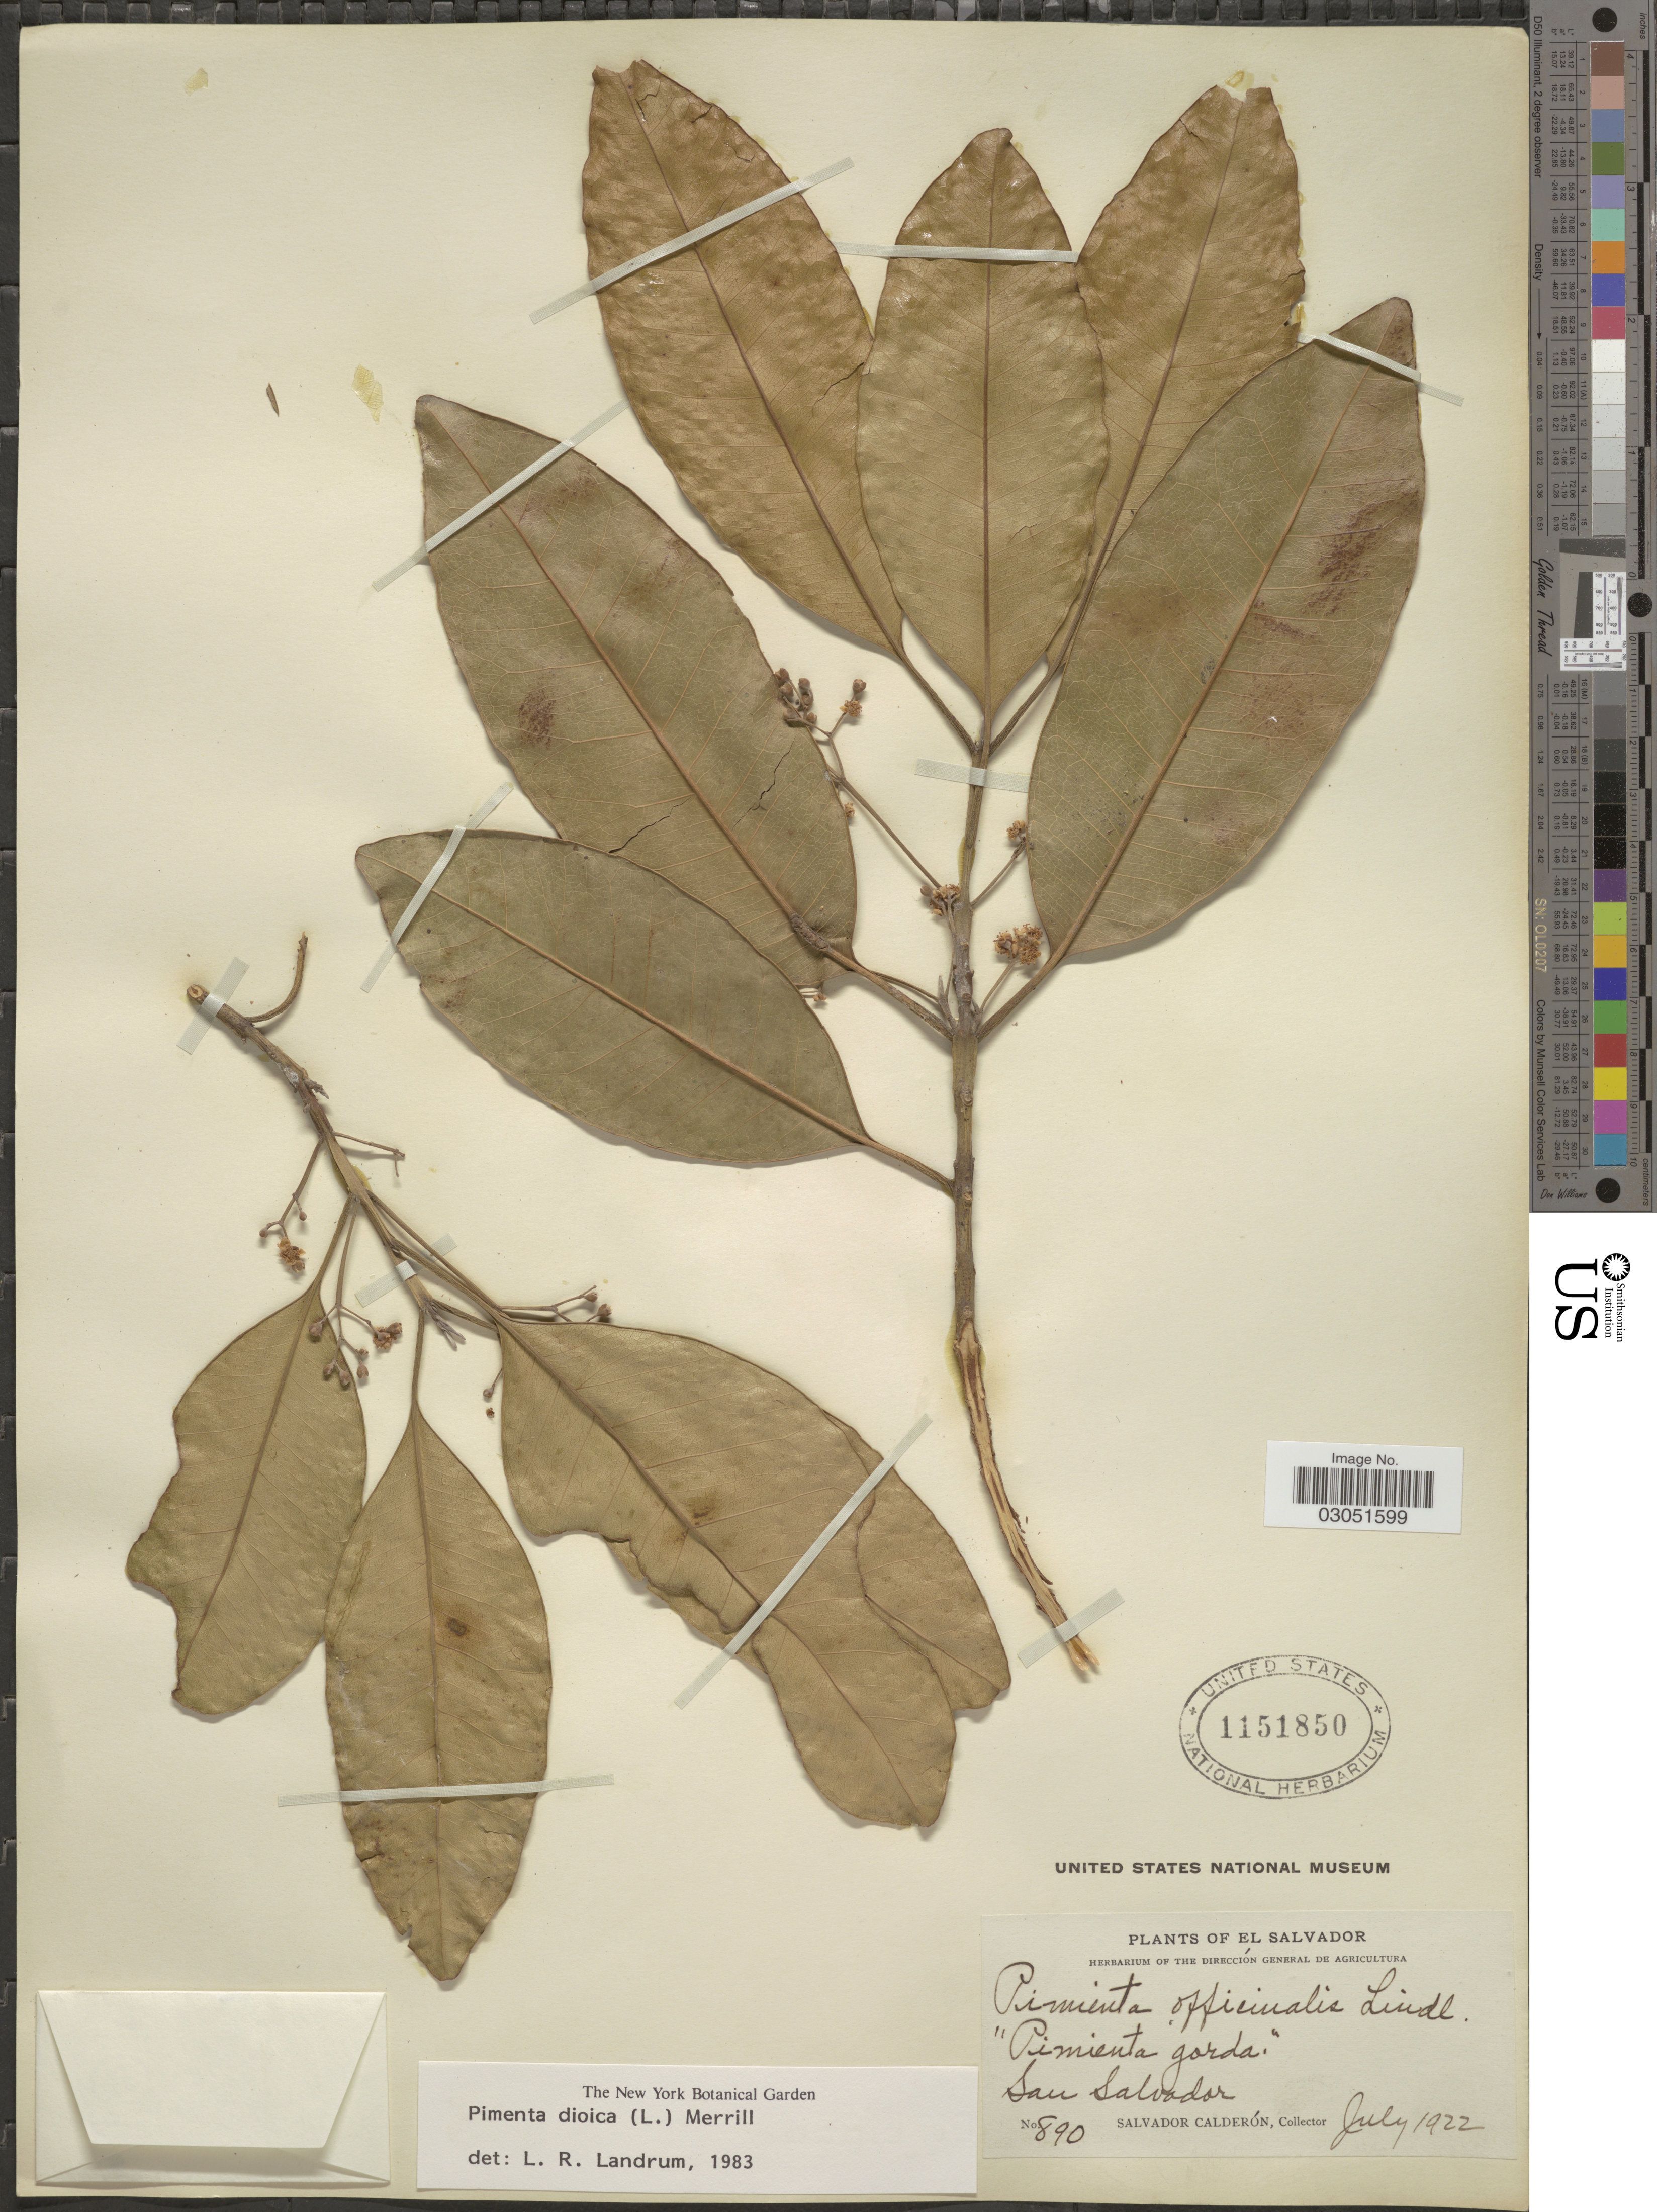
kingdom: Plantae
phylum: Tracheophyta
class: Magnoliopsida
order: Myrtales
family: Myrtaceae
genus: Pimenta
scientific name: Pimenta dioica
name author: (L.) Merr.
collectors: S. Calderón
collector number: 890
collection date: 1922-07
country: El Salvador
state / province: San Salvador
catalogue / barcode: US 1151850